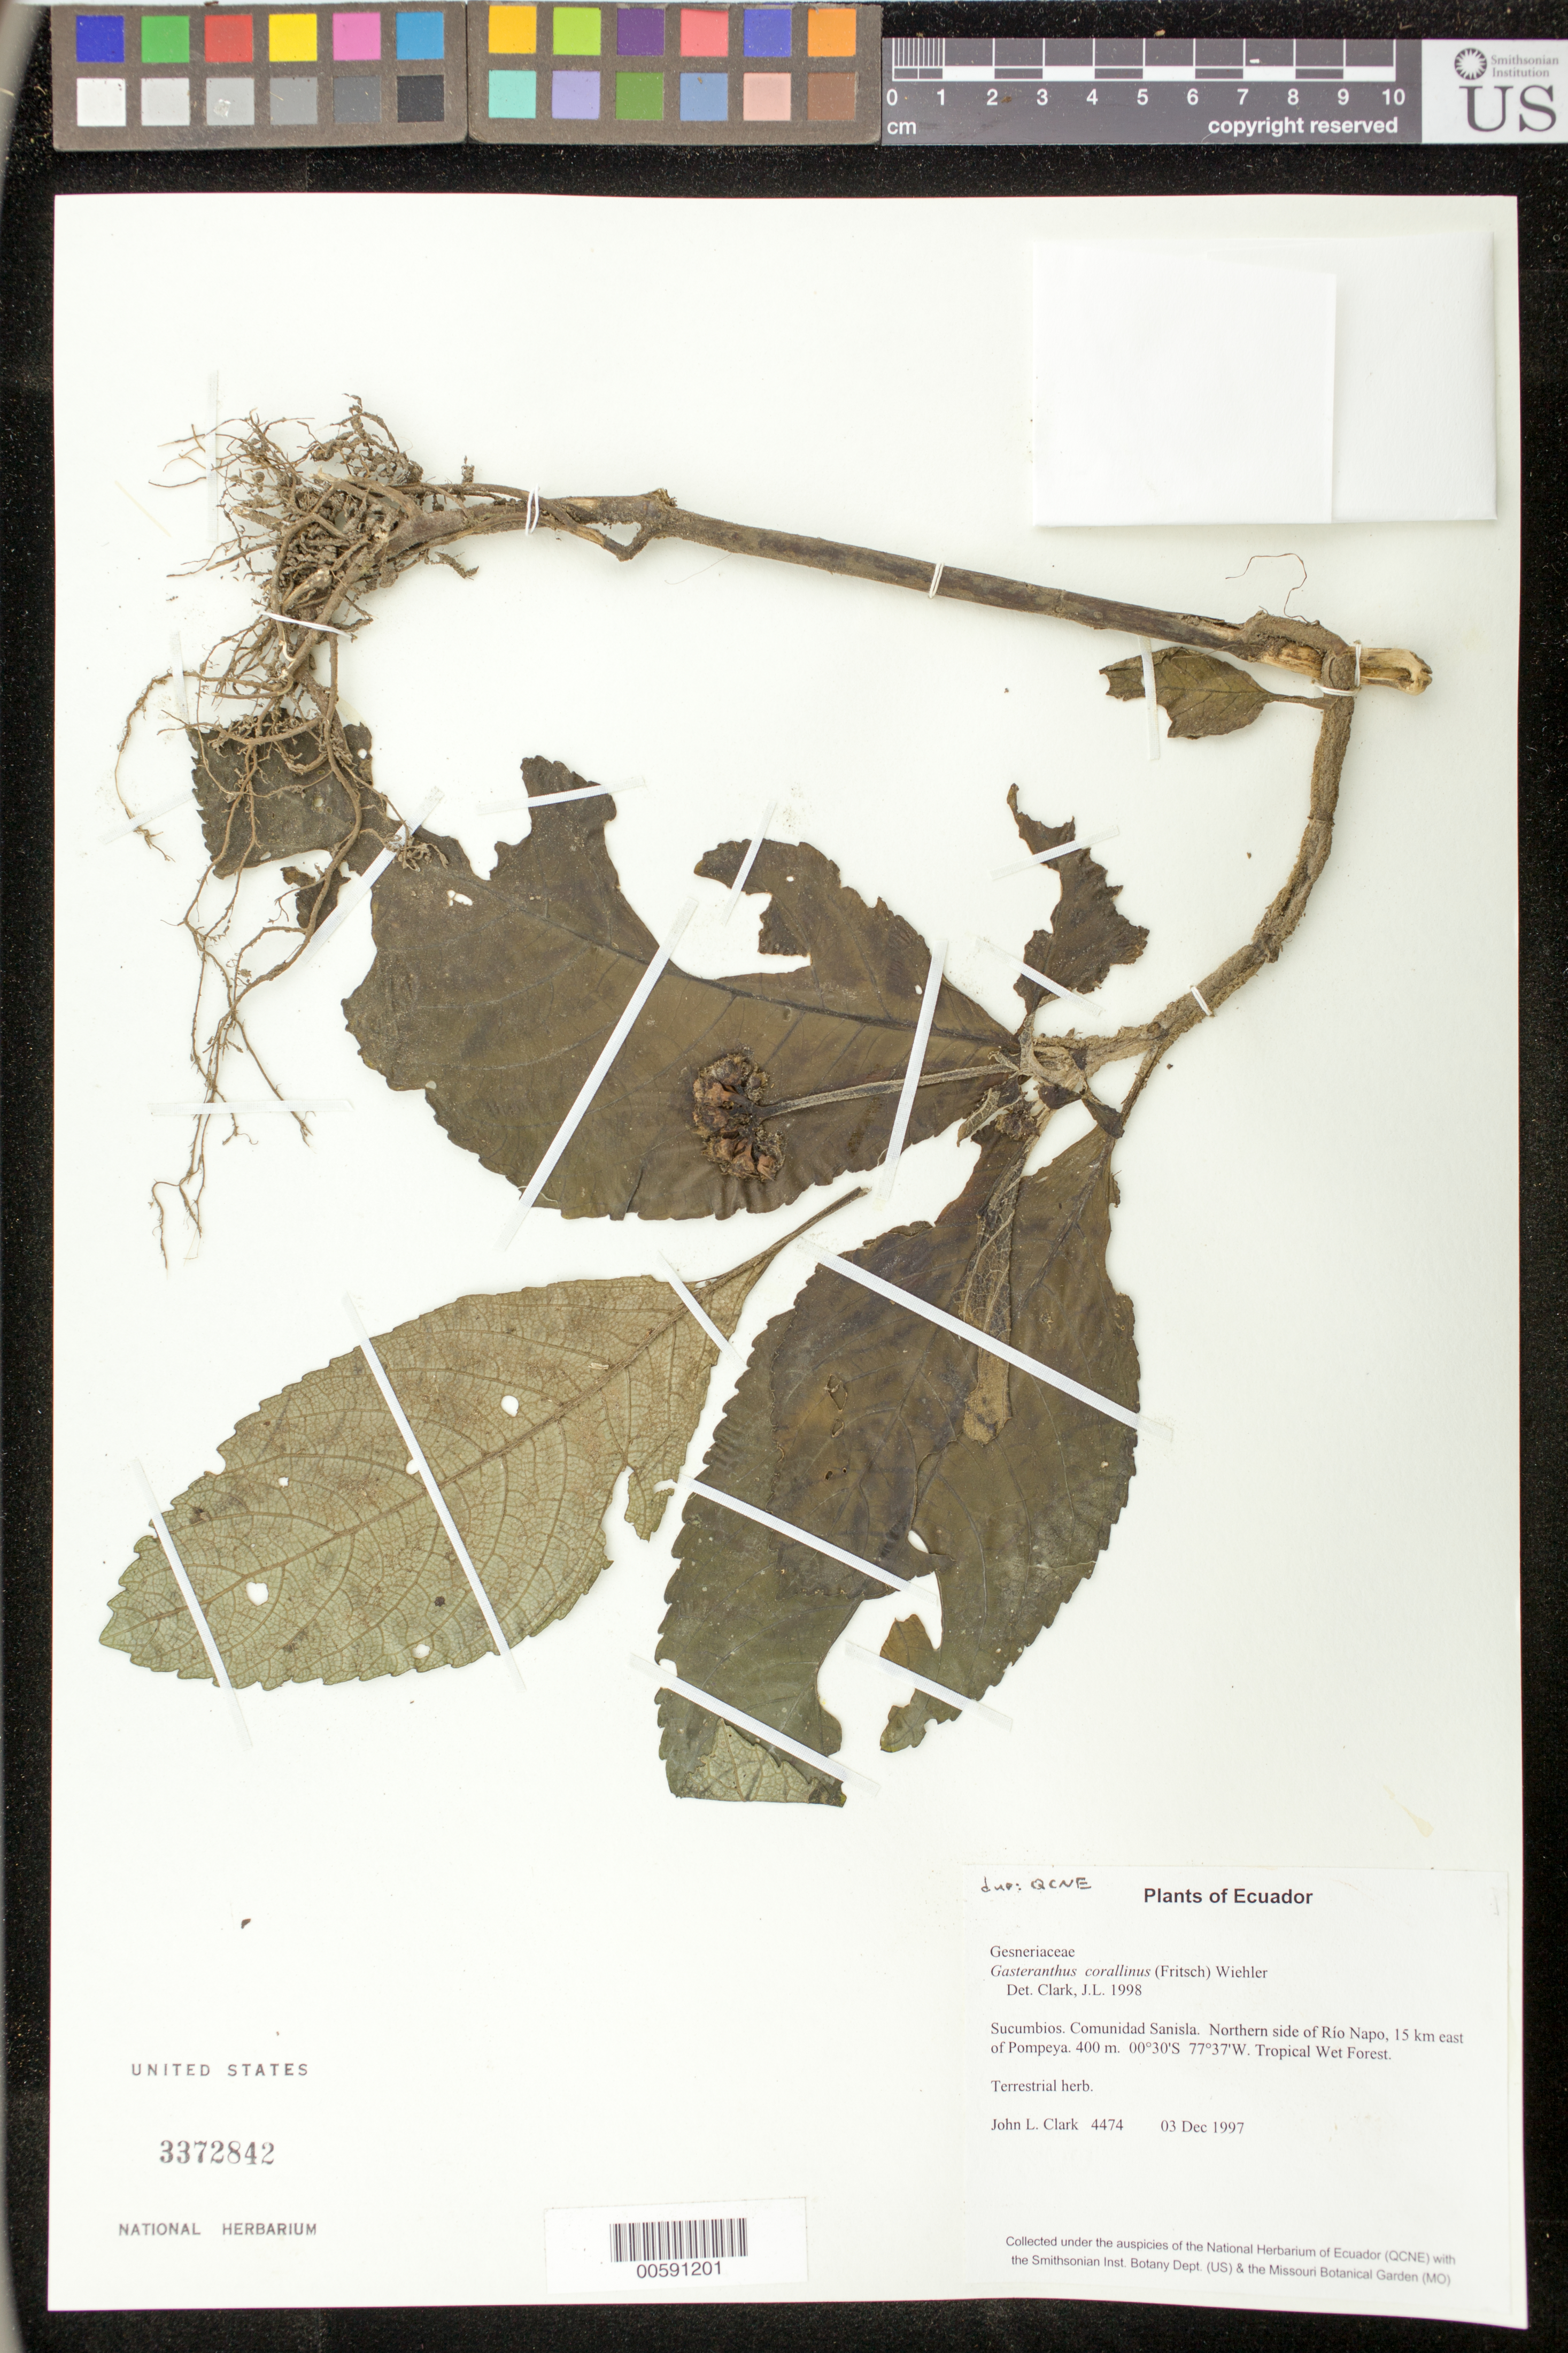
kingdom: Plantae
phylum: Tracheophyta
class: Magnoliopsida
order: Lamiales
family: Gesneriaceae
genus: Gasteranthus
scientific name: Gasteranthus corallinus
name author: (Fritsch) Wiehler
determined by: Clark, J. L., (SEL), The Marie Selby Botanical Garden (UNITED STATES)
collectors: J. L. Clark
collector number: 4474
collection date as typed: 03 Dec 1997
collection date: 1997-12-03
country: Ecuador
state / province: Sucumbíos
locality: Comunidad Sanisla. Northern side of Río Napo, 15 km east of Pompeya.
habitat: Tropical Wet Forest.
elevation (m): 400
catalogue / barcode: US 3372842